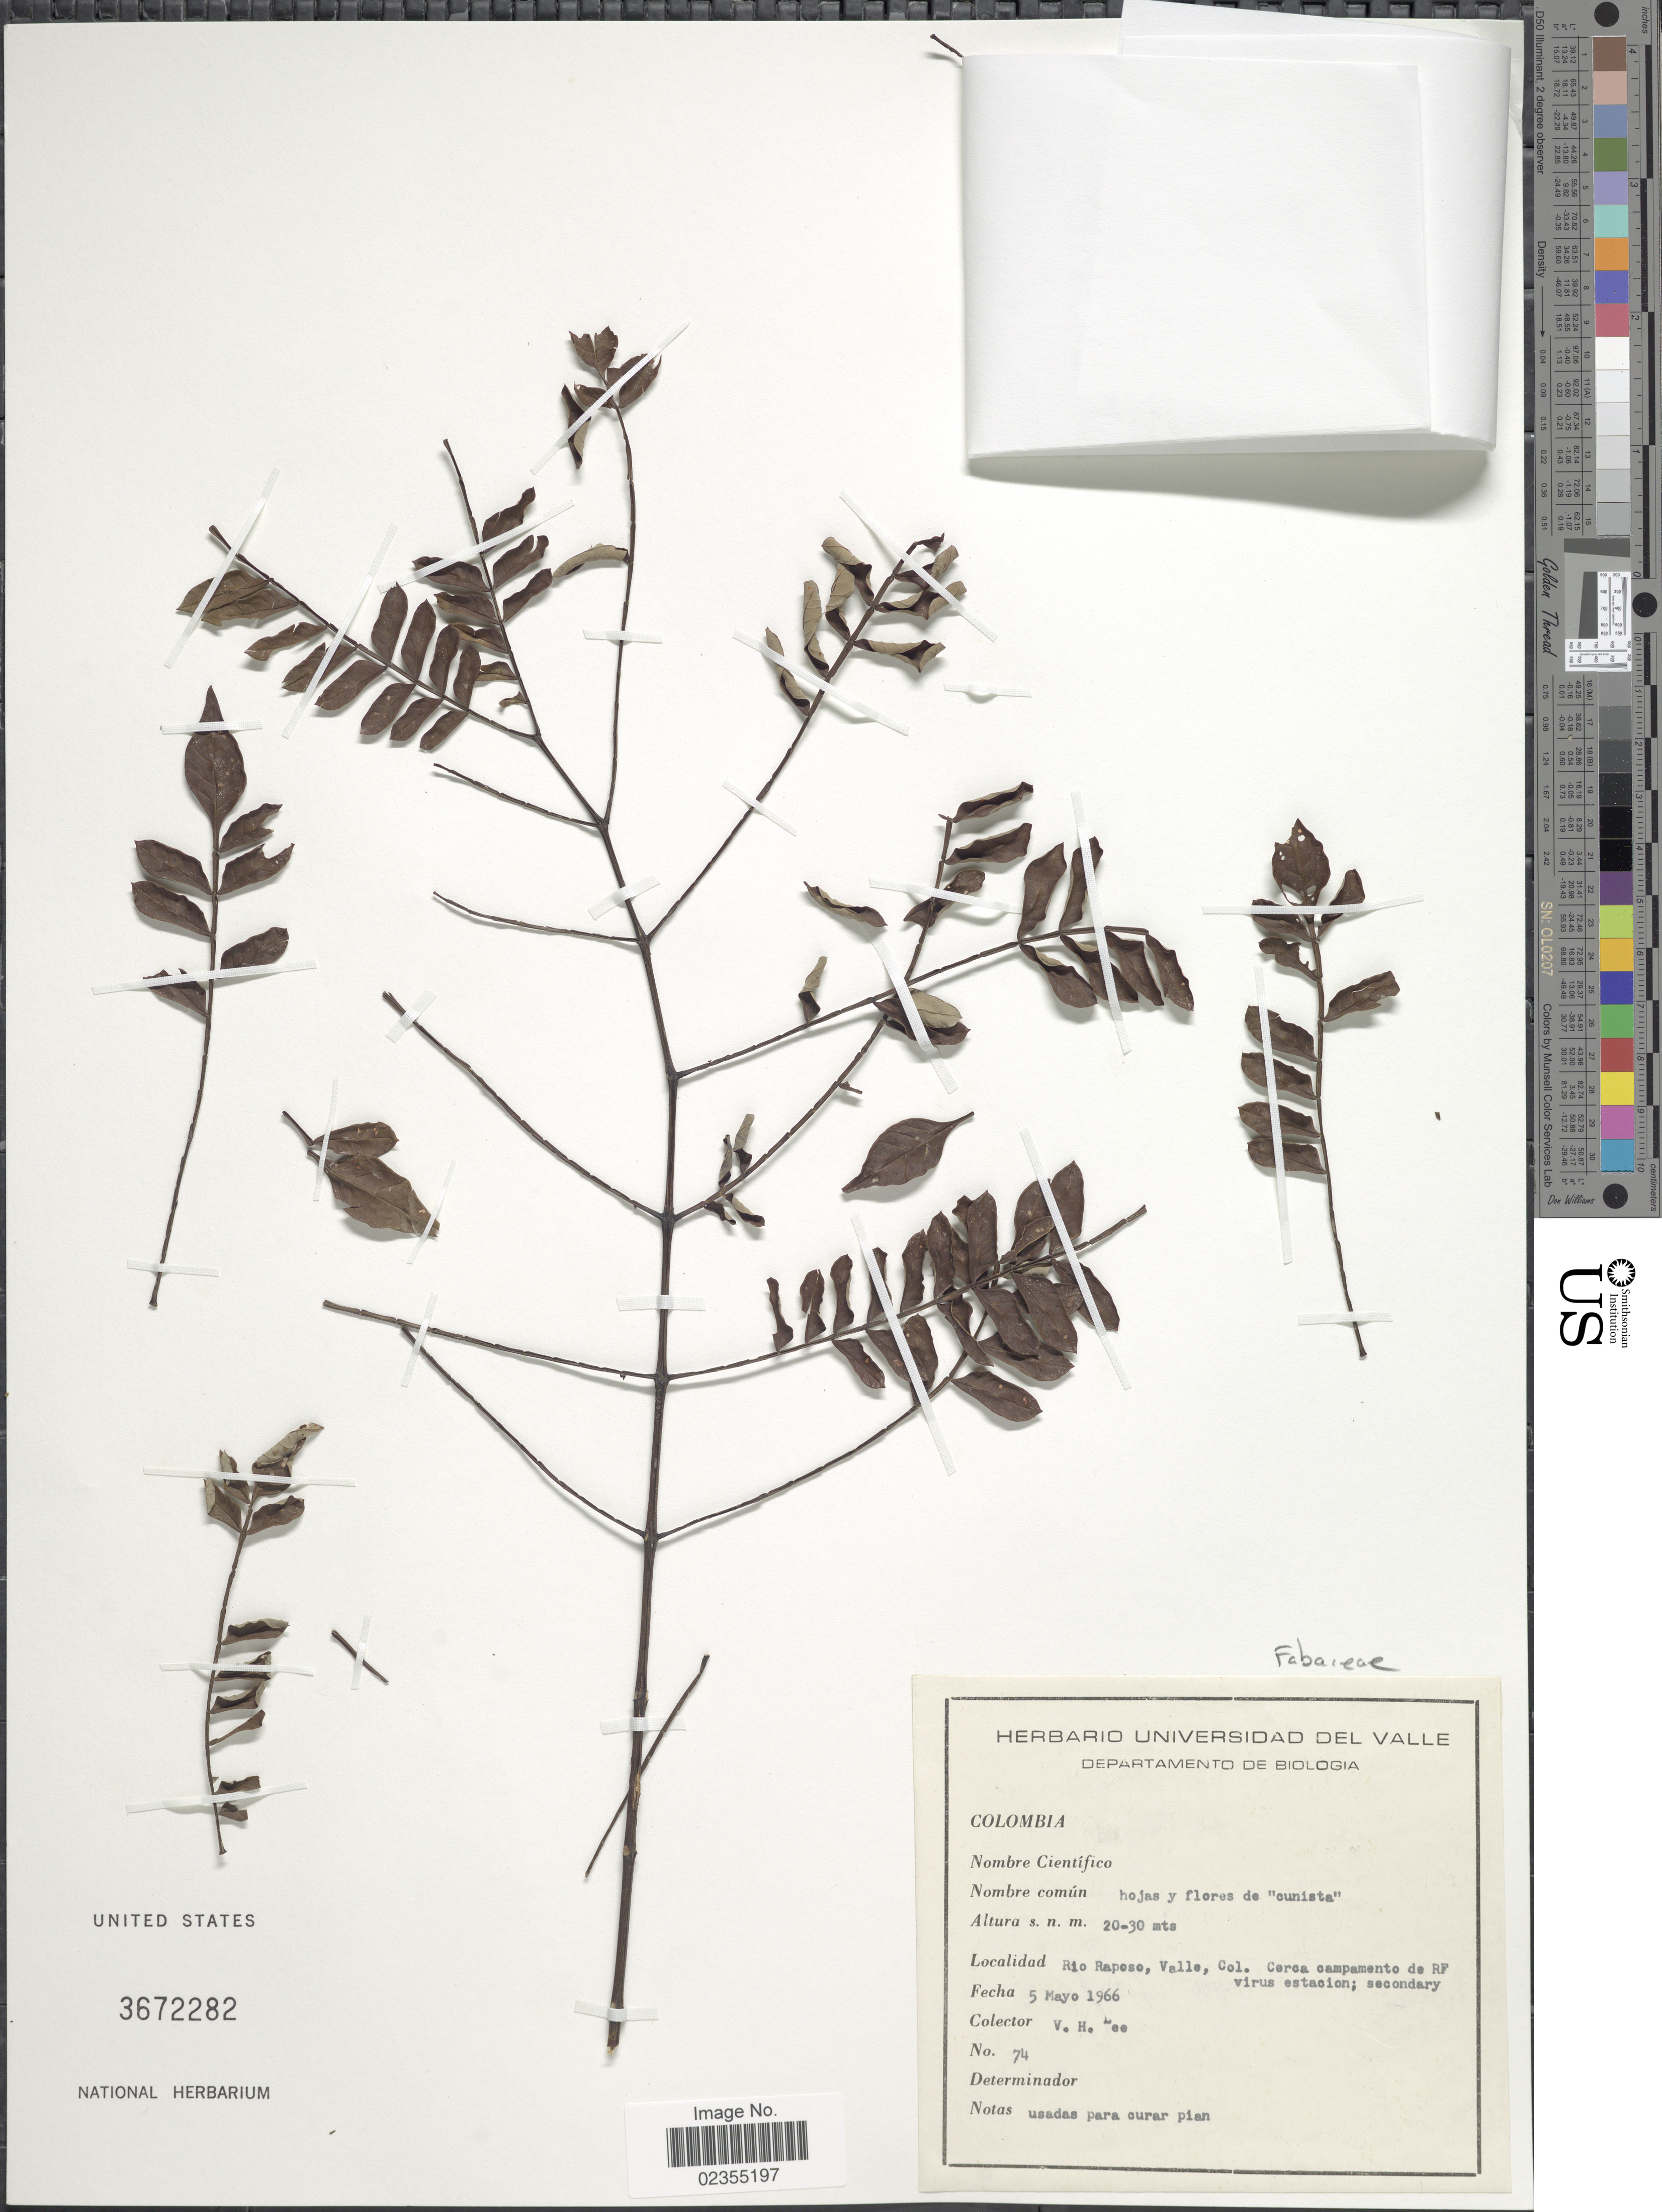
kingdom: Plantae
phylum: Tracheophyta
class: Magnoliopsida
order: Lamiales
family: Bignoniaceae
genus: Jacaranda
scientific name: Jacaranda caucana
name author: Pittier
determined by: Mansano, V. F.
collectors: V. H. Lee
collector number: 74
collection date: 1966-05-05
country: Colombia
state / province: Valle del Cauca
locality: Rio Raposo, Valle, Col. Cerca campamento de RF virus estacion; secondary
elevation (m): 20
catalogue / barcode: US 3672282